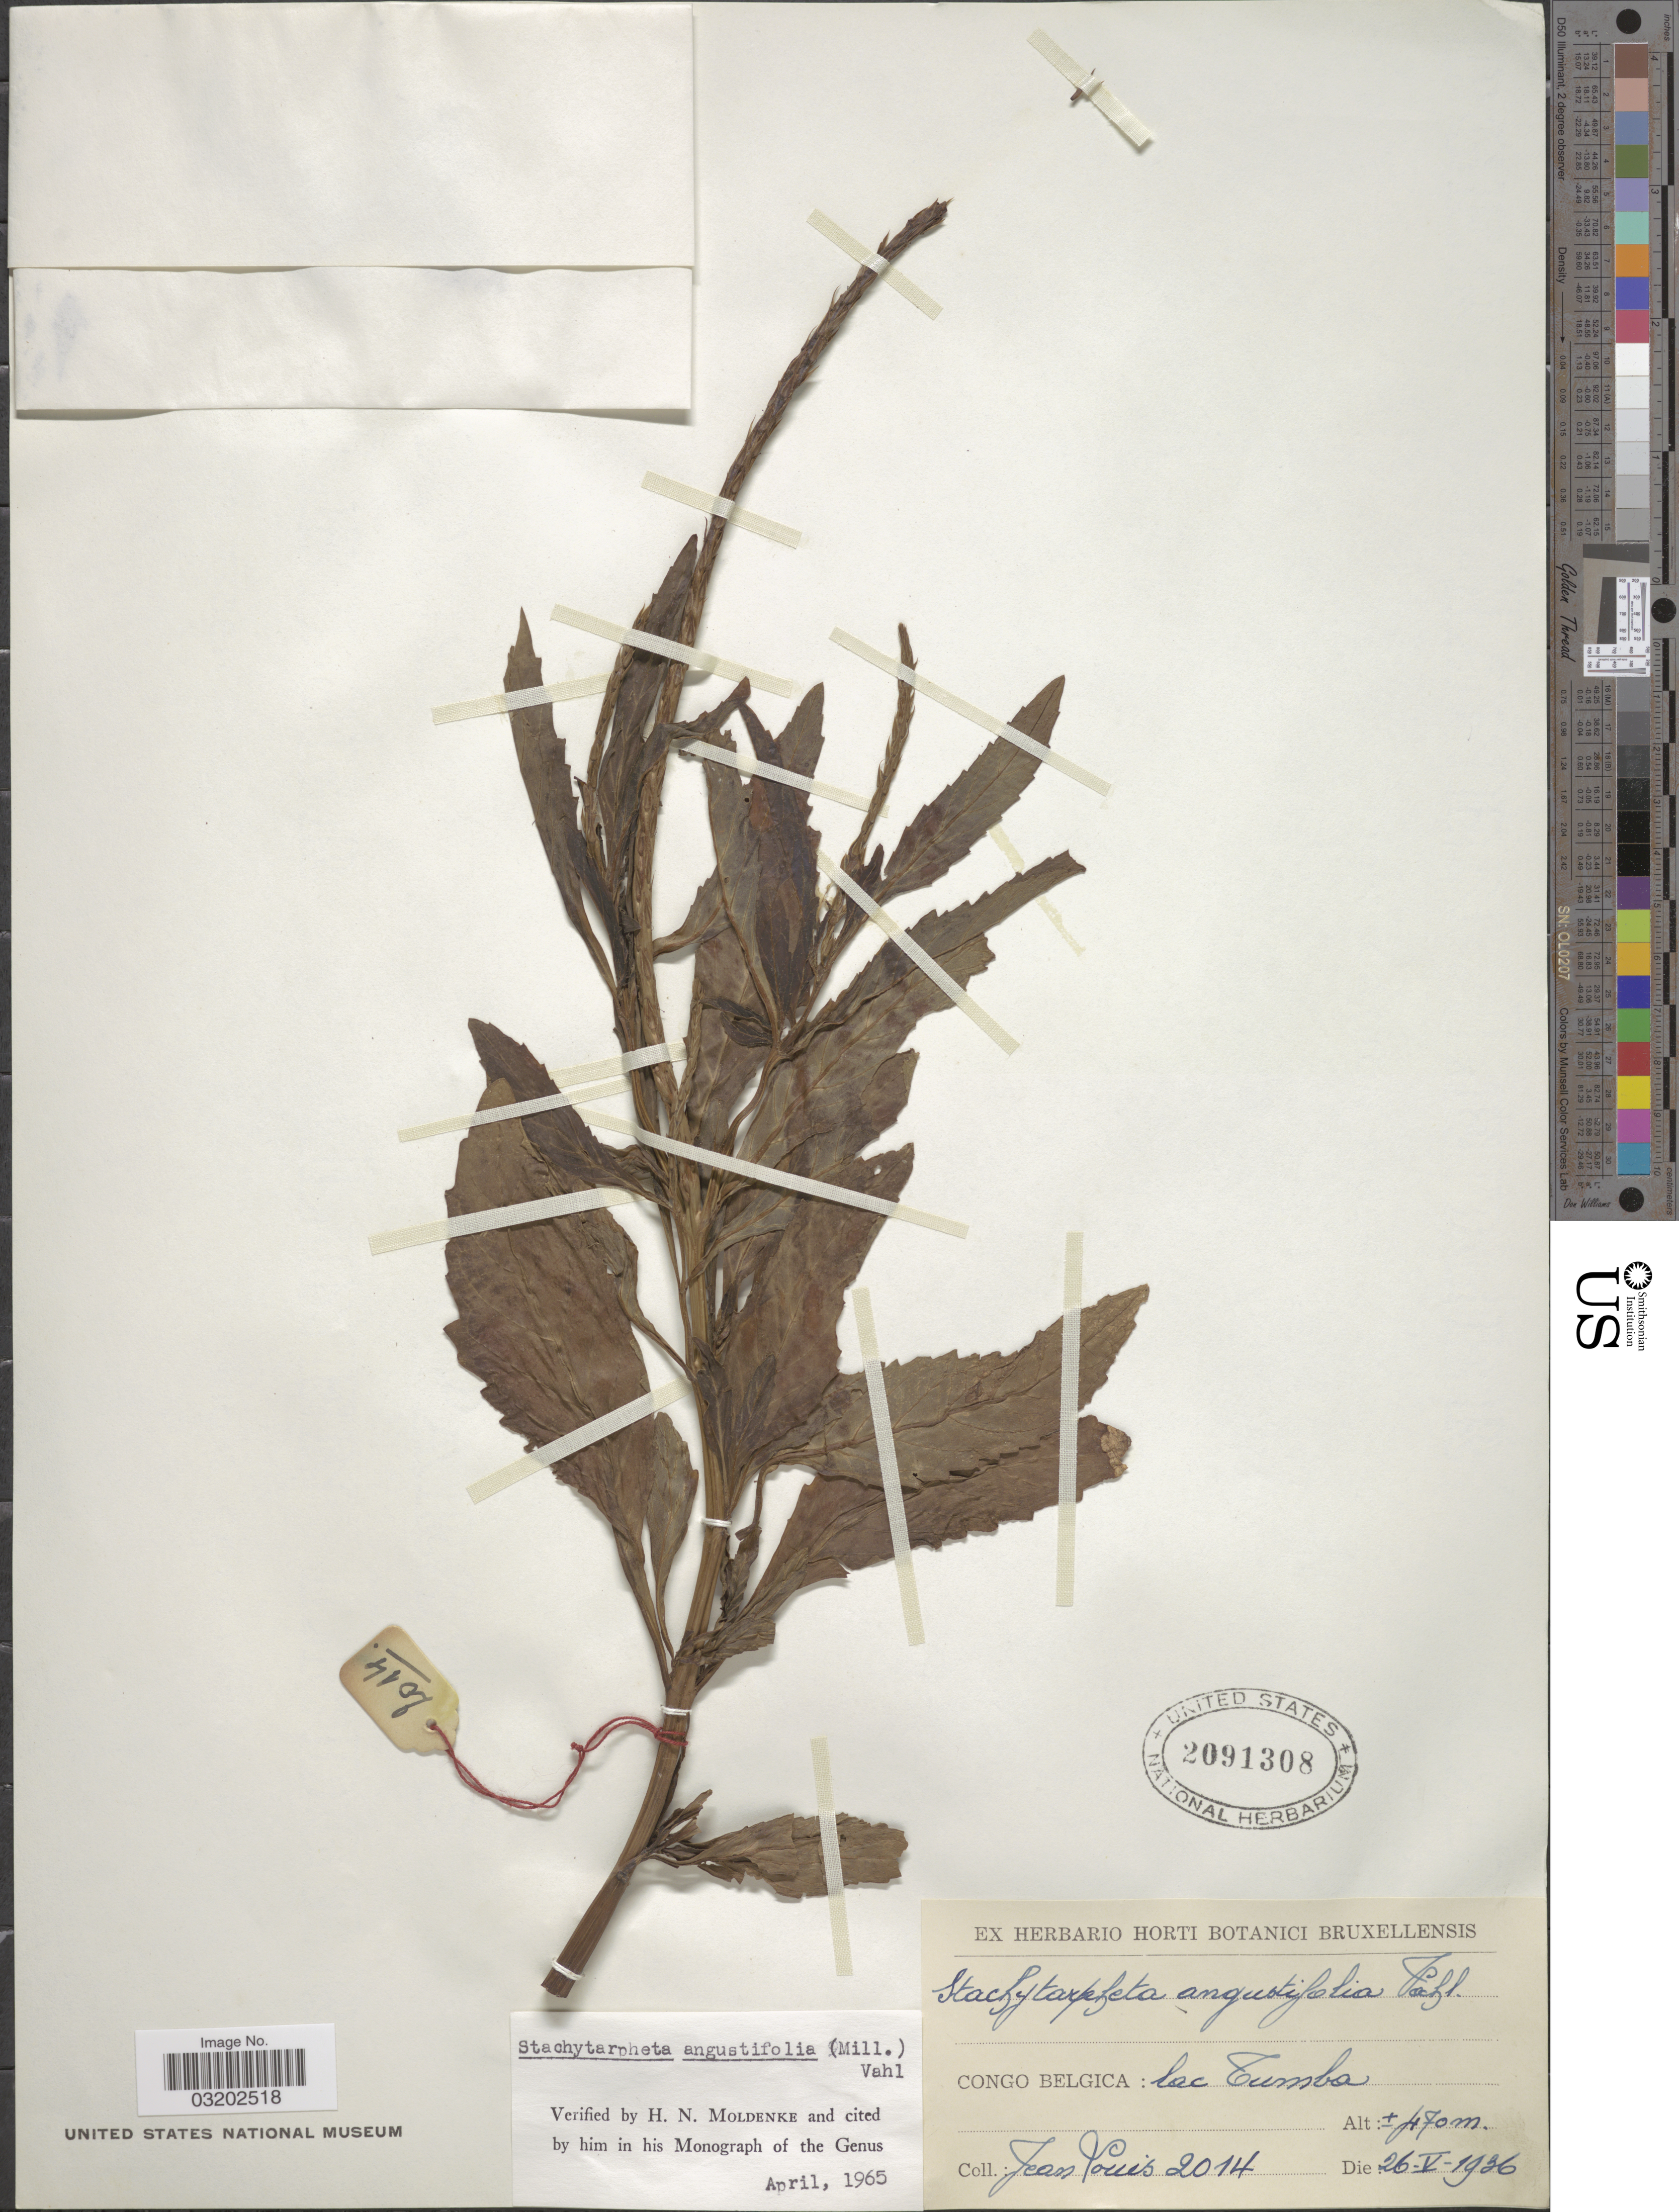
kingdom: Plantae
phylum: Tracheophyta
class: Magnoliopsida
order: Lamiales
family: Verbenaceae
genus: Stachytarpheta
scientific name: Stachytarpheta angustifolia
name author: (Mill.) Vahl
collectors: J. Louis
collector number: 2014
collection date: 1936-05-26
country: Congo, Democratic Republic of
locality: Congo Belgica: lac Tumba.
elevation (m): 470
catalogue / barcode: US 2091308